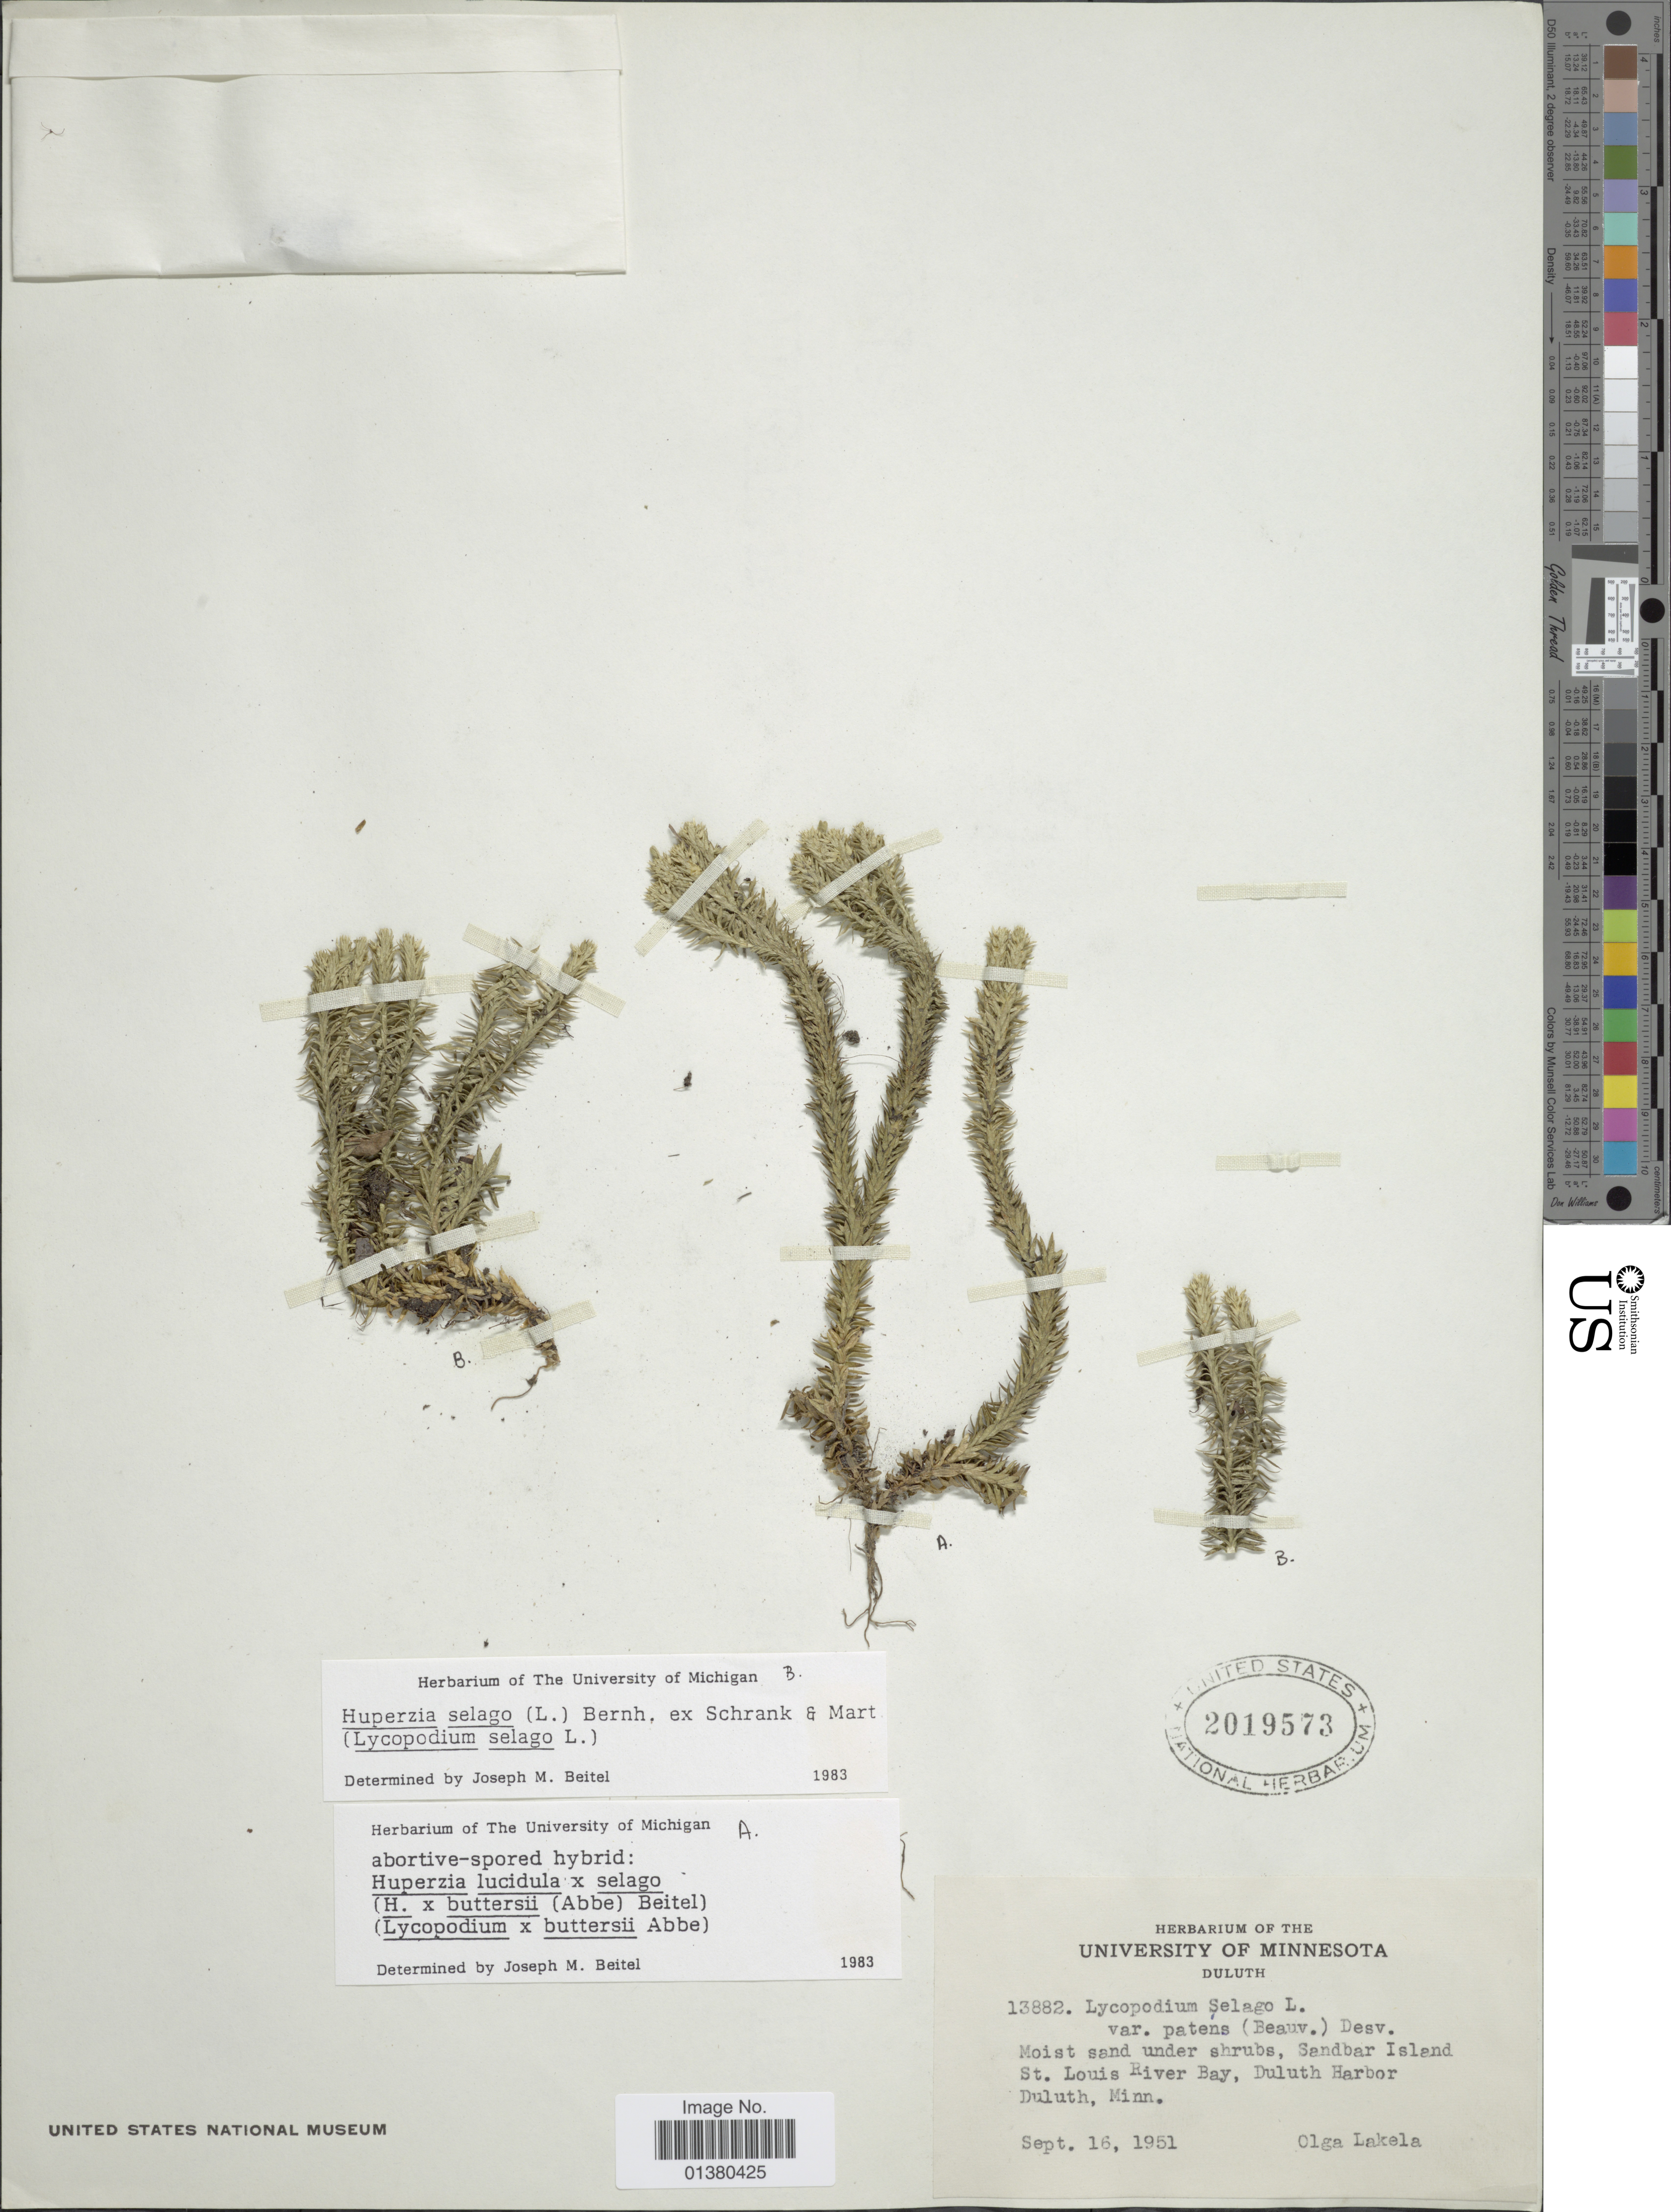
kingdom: Plantae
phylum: Tracheophyta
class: Lycopodiopsida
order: Lycopodiales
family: Lycopodiaceae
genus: Huperzia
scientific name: Huperzia x buttersii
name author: (Abbe) Kartesz & Gandhi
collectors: O. Lakela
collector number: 13882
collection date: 1951-09-16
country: United States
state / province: Minnesota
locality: Sandbar island St Louis River Bay, Duluth Harbor Duluth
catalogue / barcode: US 2019573